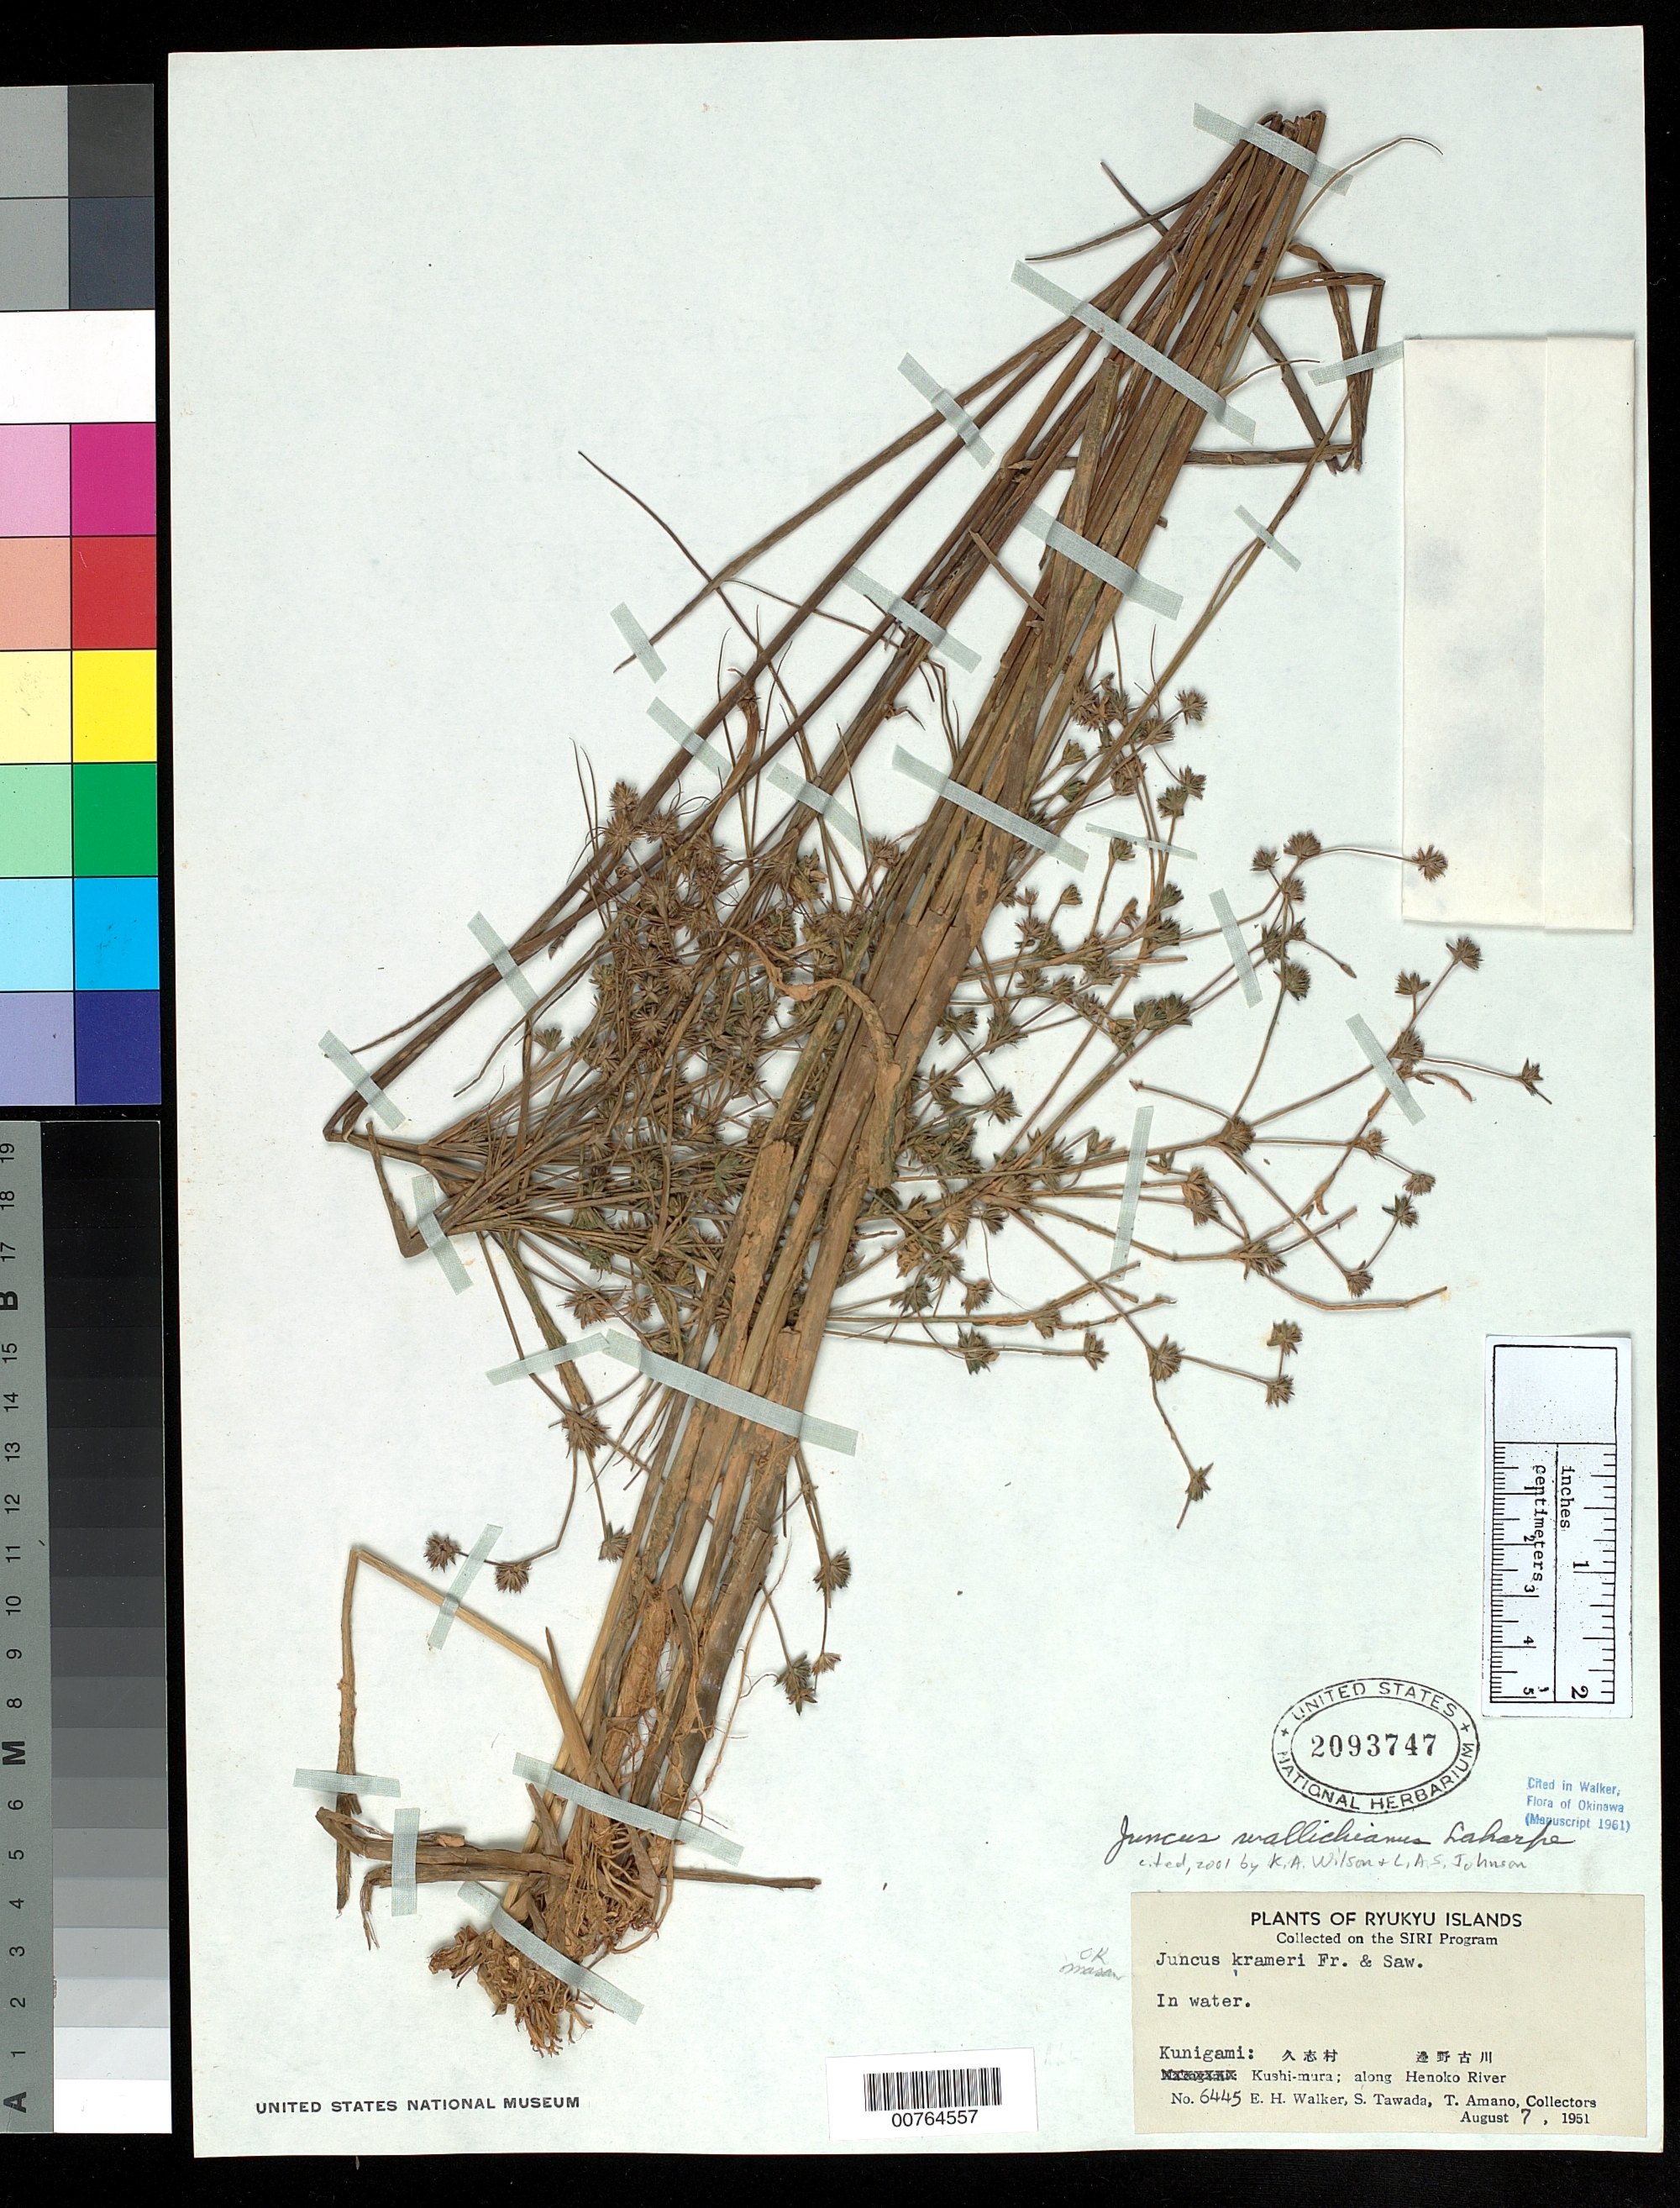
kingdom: Plantae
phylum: Tracheophyta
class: Liliopsida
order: Poales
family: Juncaceae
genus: Juncus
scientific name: Juncus wallichianus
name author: Laharpe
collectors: E. H. Walker, S. Tawada & T. Amano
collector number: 6445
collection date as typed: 07 Aug 1951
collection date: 1951-08-07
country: Japan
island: Ryukyu Is.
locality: Kunigami, Kushi-mura, along Henoko River.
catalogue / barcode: US 2093747